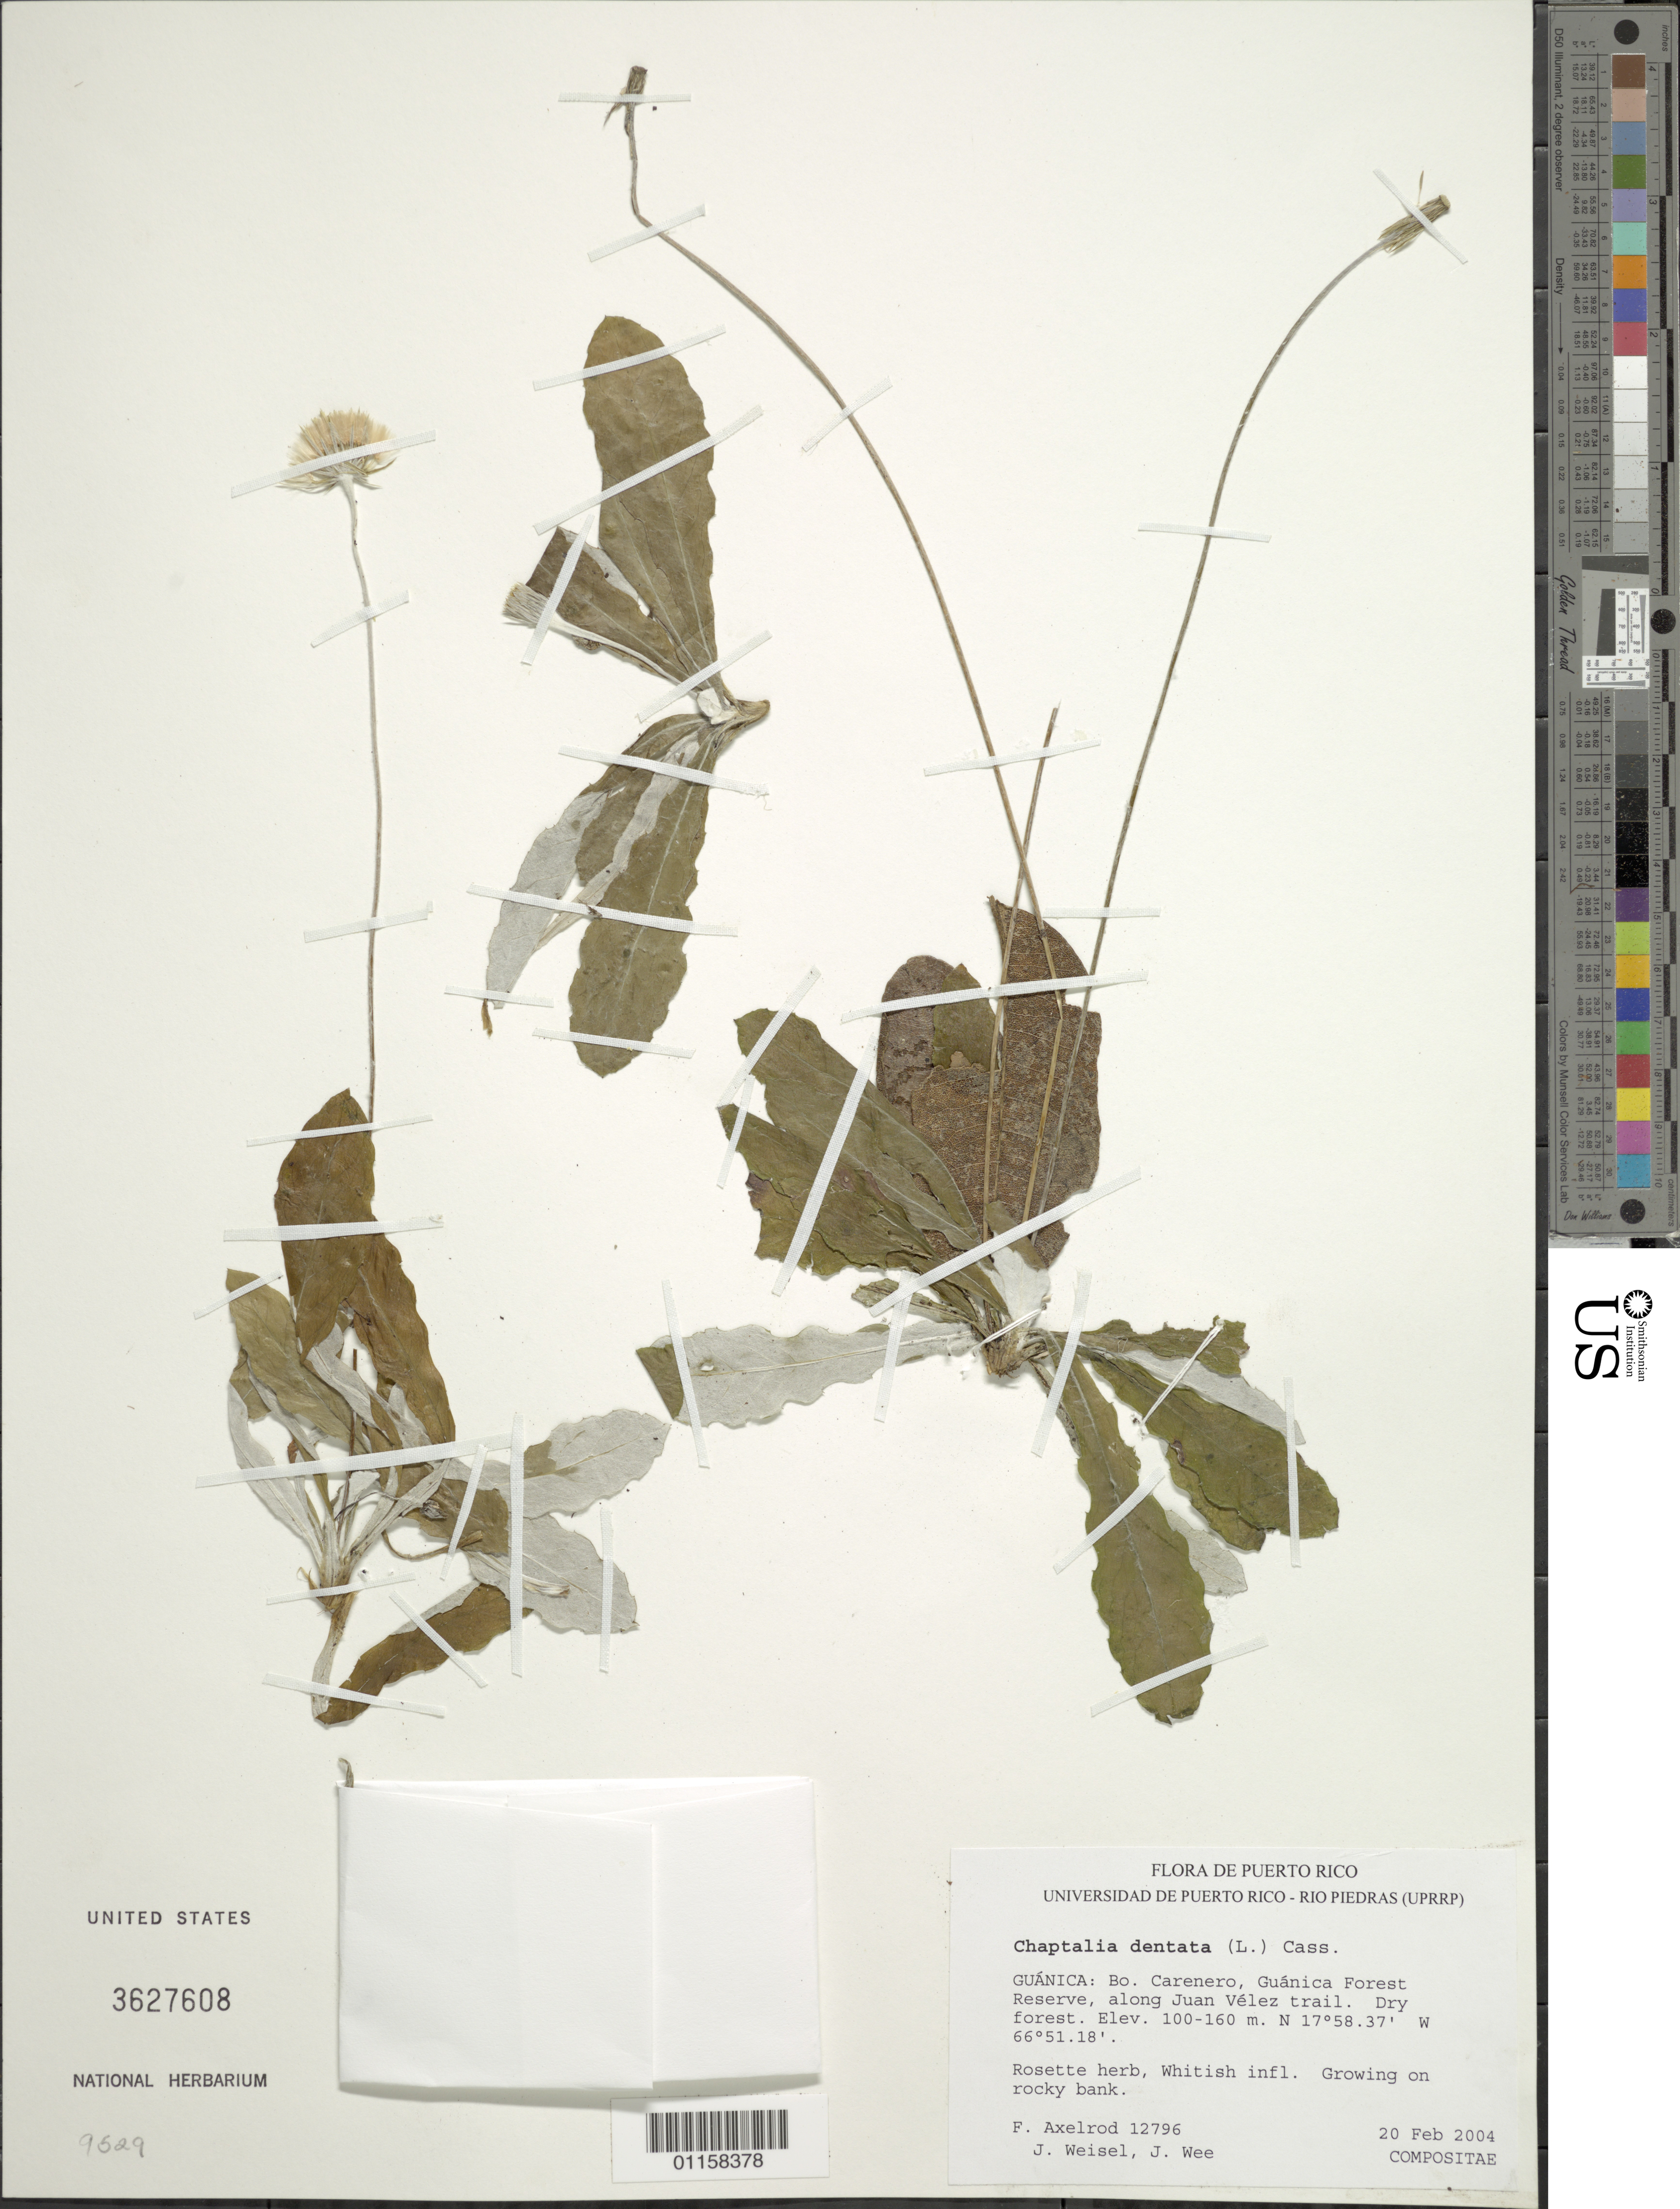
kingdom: Plantae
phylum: Tracheophyta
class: Magnoliopsida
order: Asterales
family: Asteraceae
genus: Chaptalia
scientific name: Chaptalia dentata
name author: (L.) Cass.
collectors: F. S. Axelrod, J. Weisel & J. Wee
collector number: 12796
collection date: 2004-02-20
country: Puerto Rico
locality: Guánica. Bo. Carenero, Guánica Forest Reserve, along Juan Vélez trail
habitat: Dry forest. Growing on rocky bank.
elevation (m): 100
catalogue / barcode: US 3627608